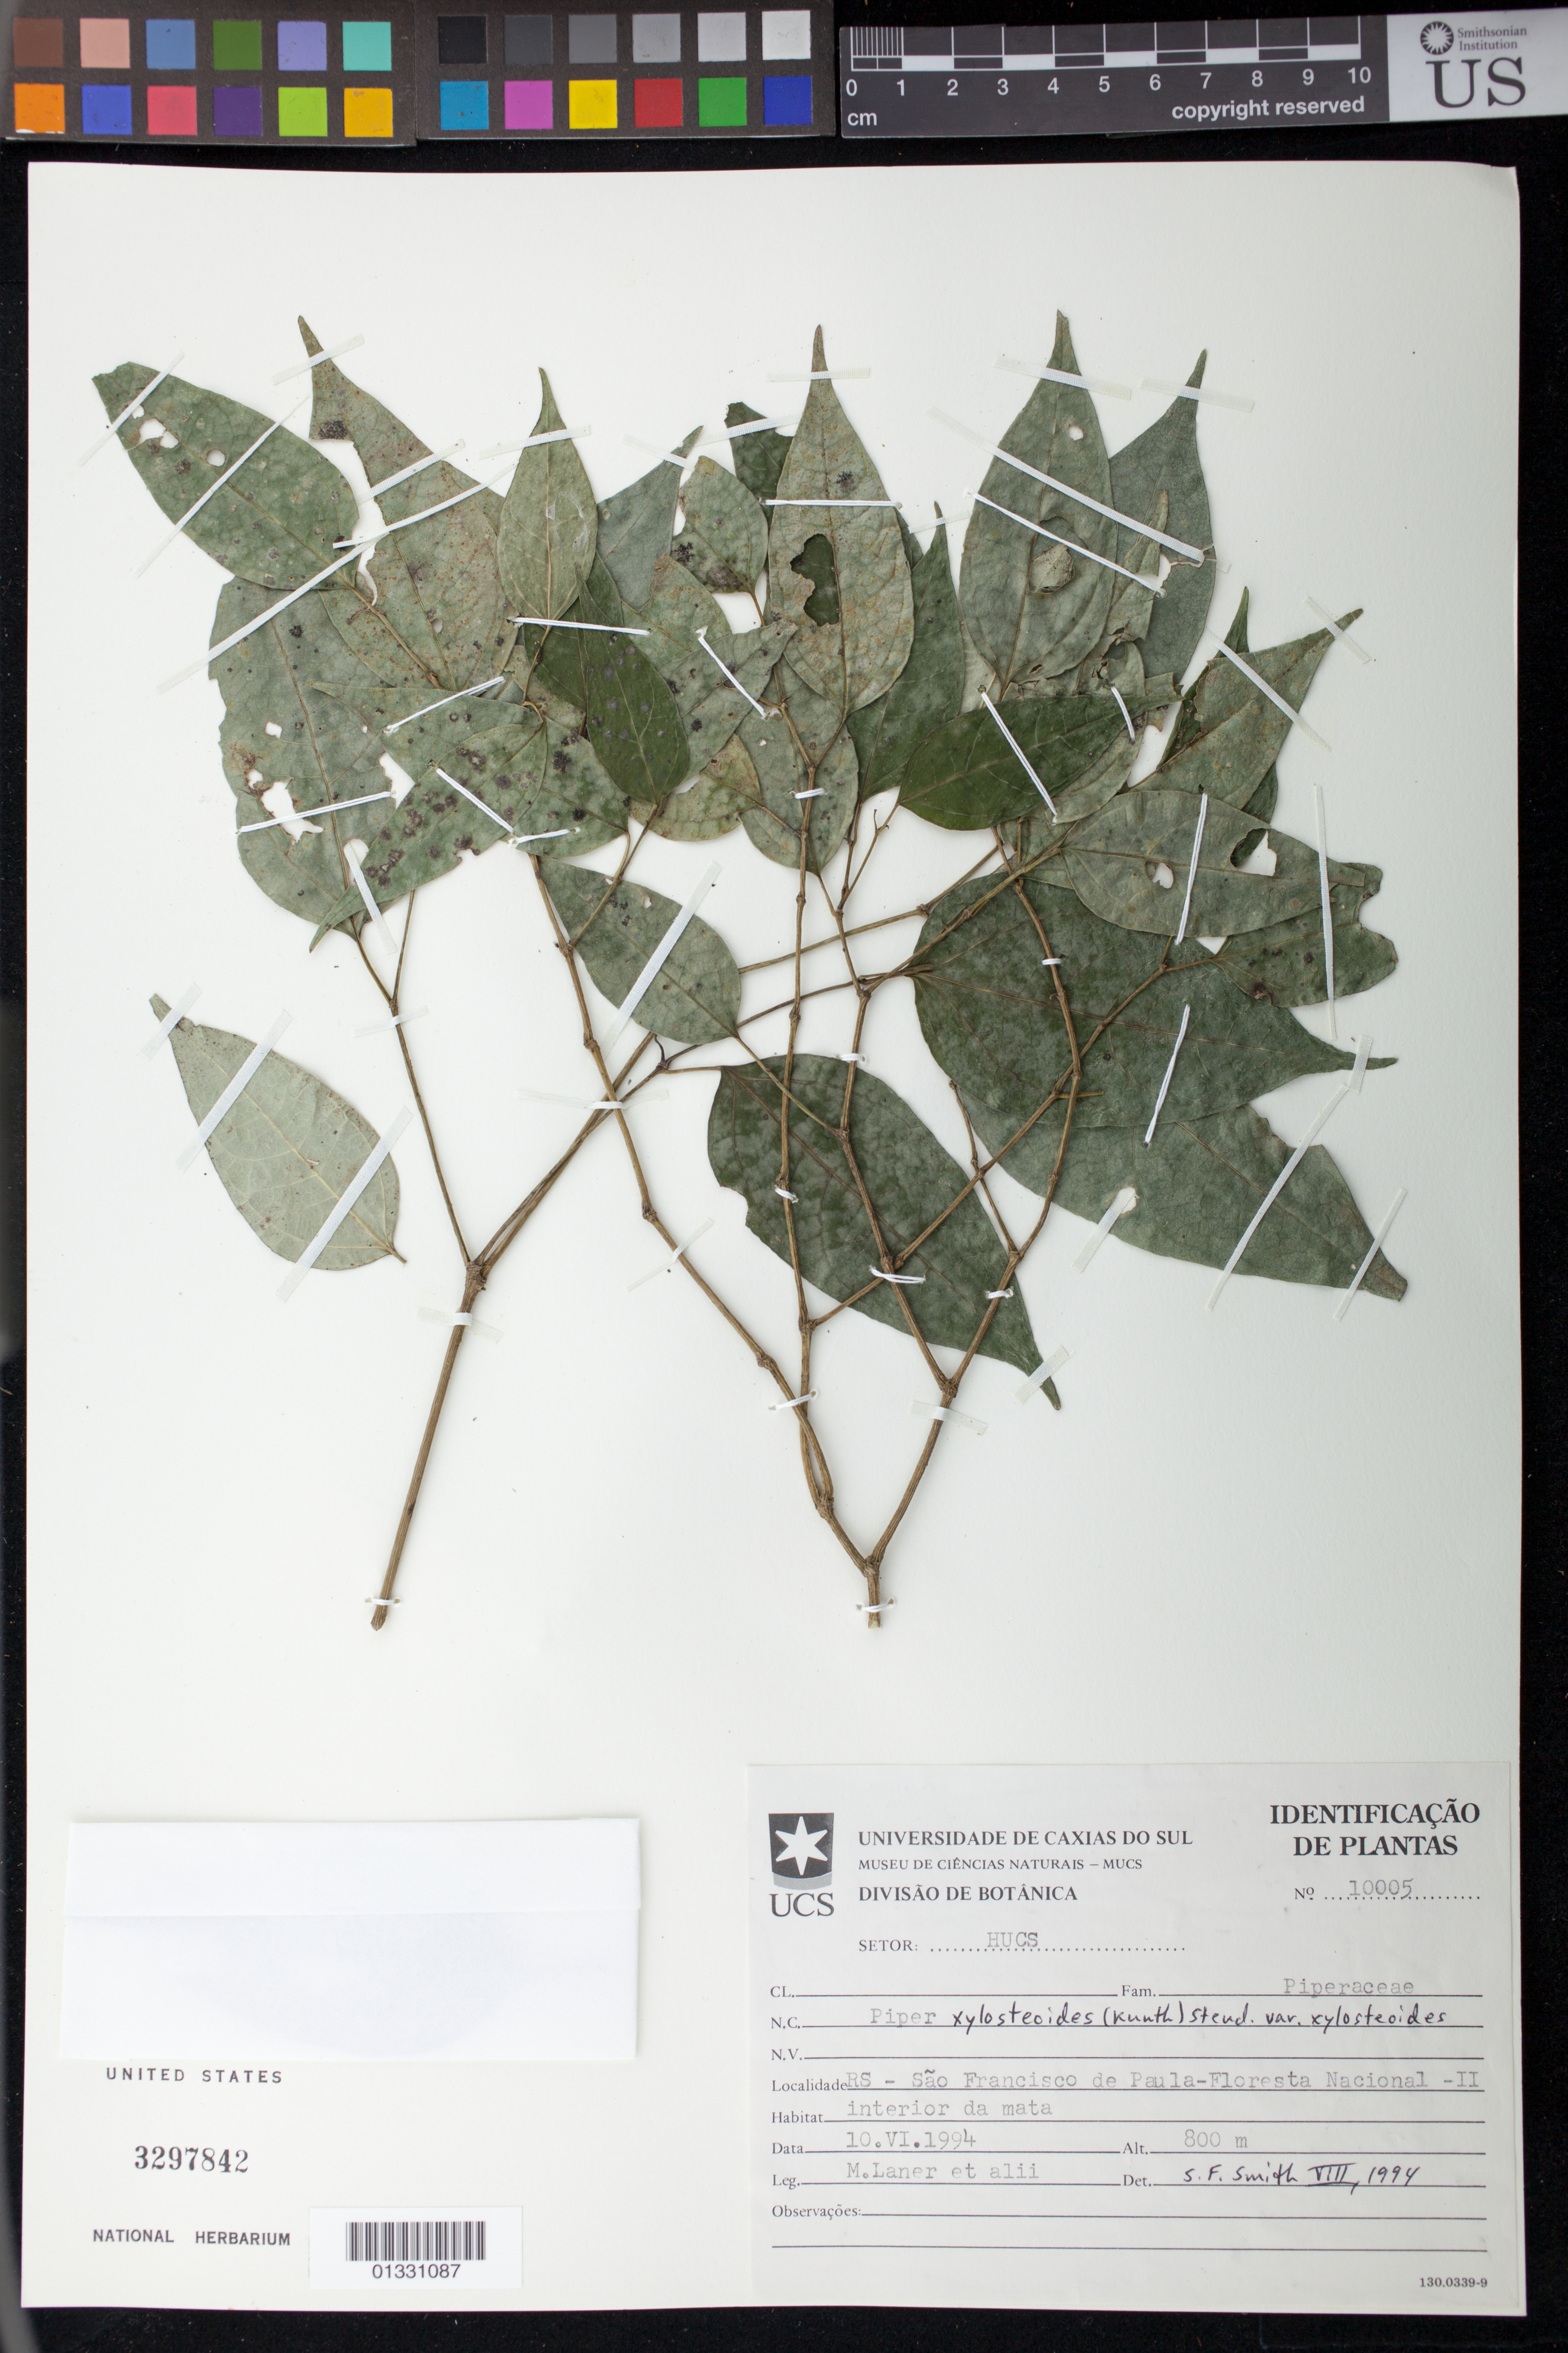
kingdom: Plantae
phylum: Tracheophyta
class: Magnoliopsida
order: Piperales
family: Piperaceae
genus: Piper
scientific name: Piper xylosteoides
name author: (Kunth) Steud.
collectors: M. Laner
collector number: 10005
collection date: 1994-06-10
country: Brazil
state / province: Rio Grande do Sul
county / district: São Francisco de Paula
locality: Floresta Nacional II.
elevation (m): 800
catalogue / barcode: US 3297842